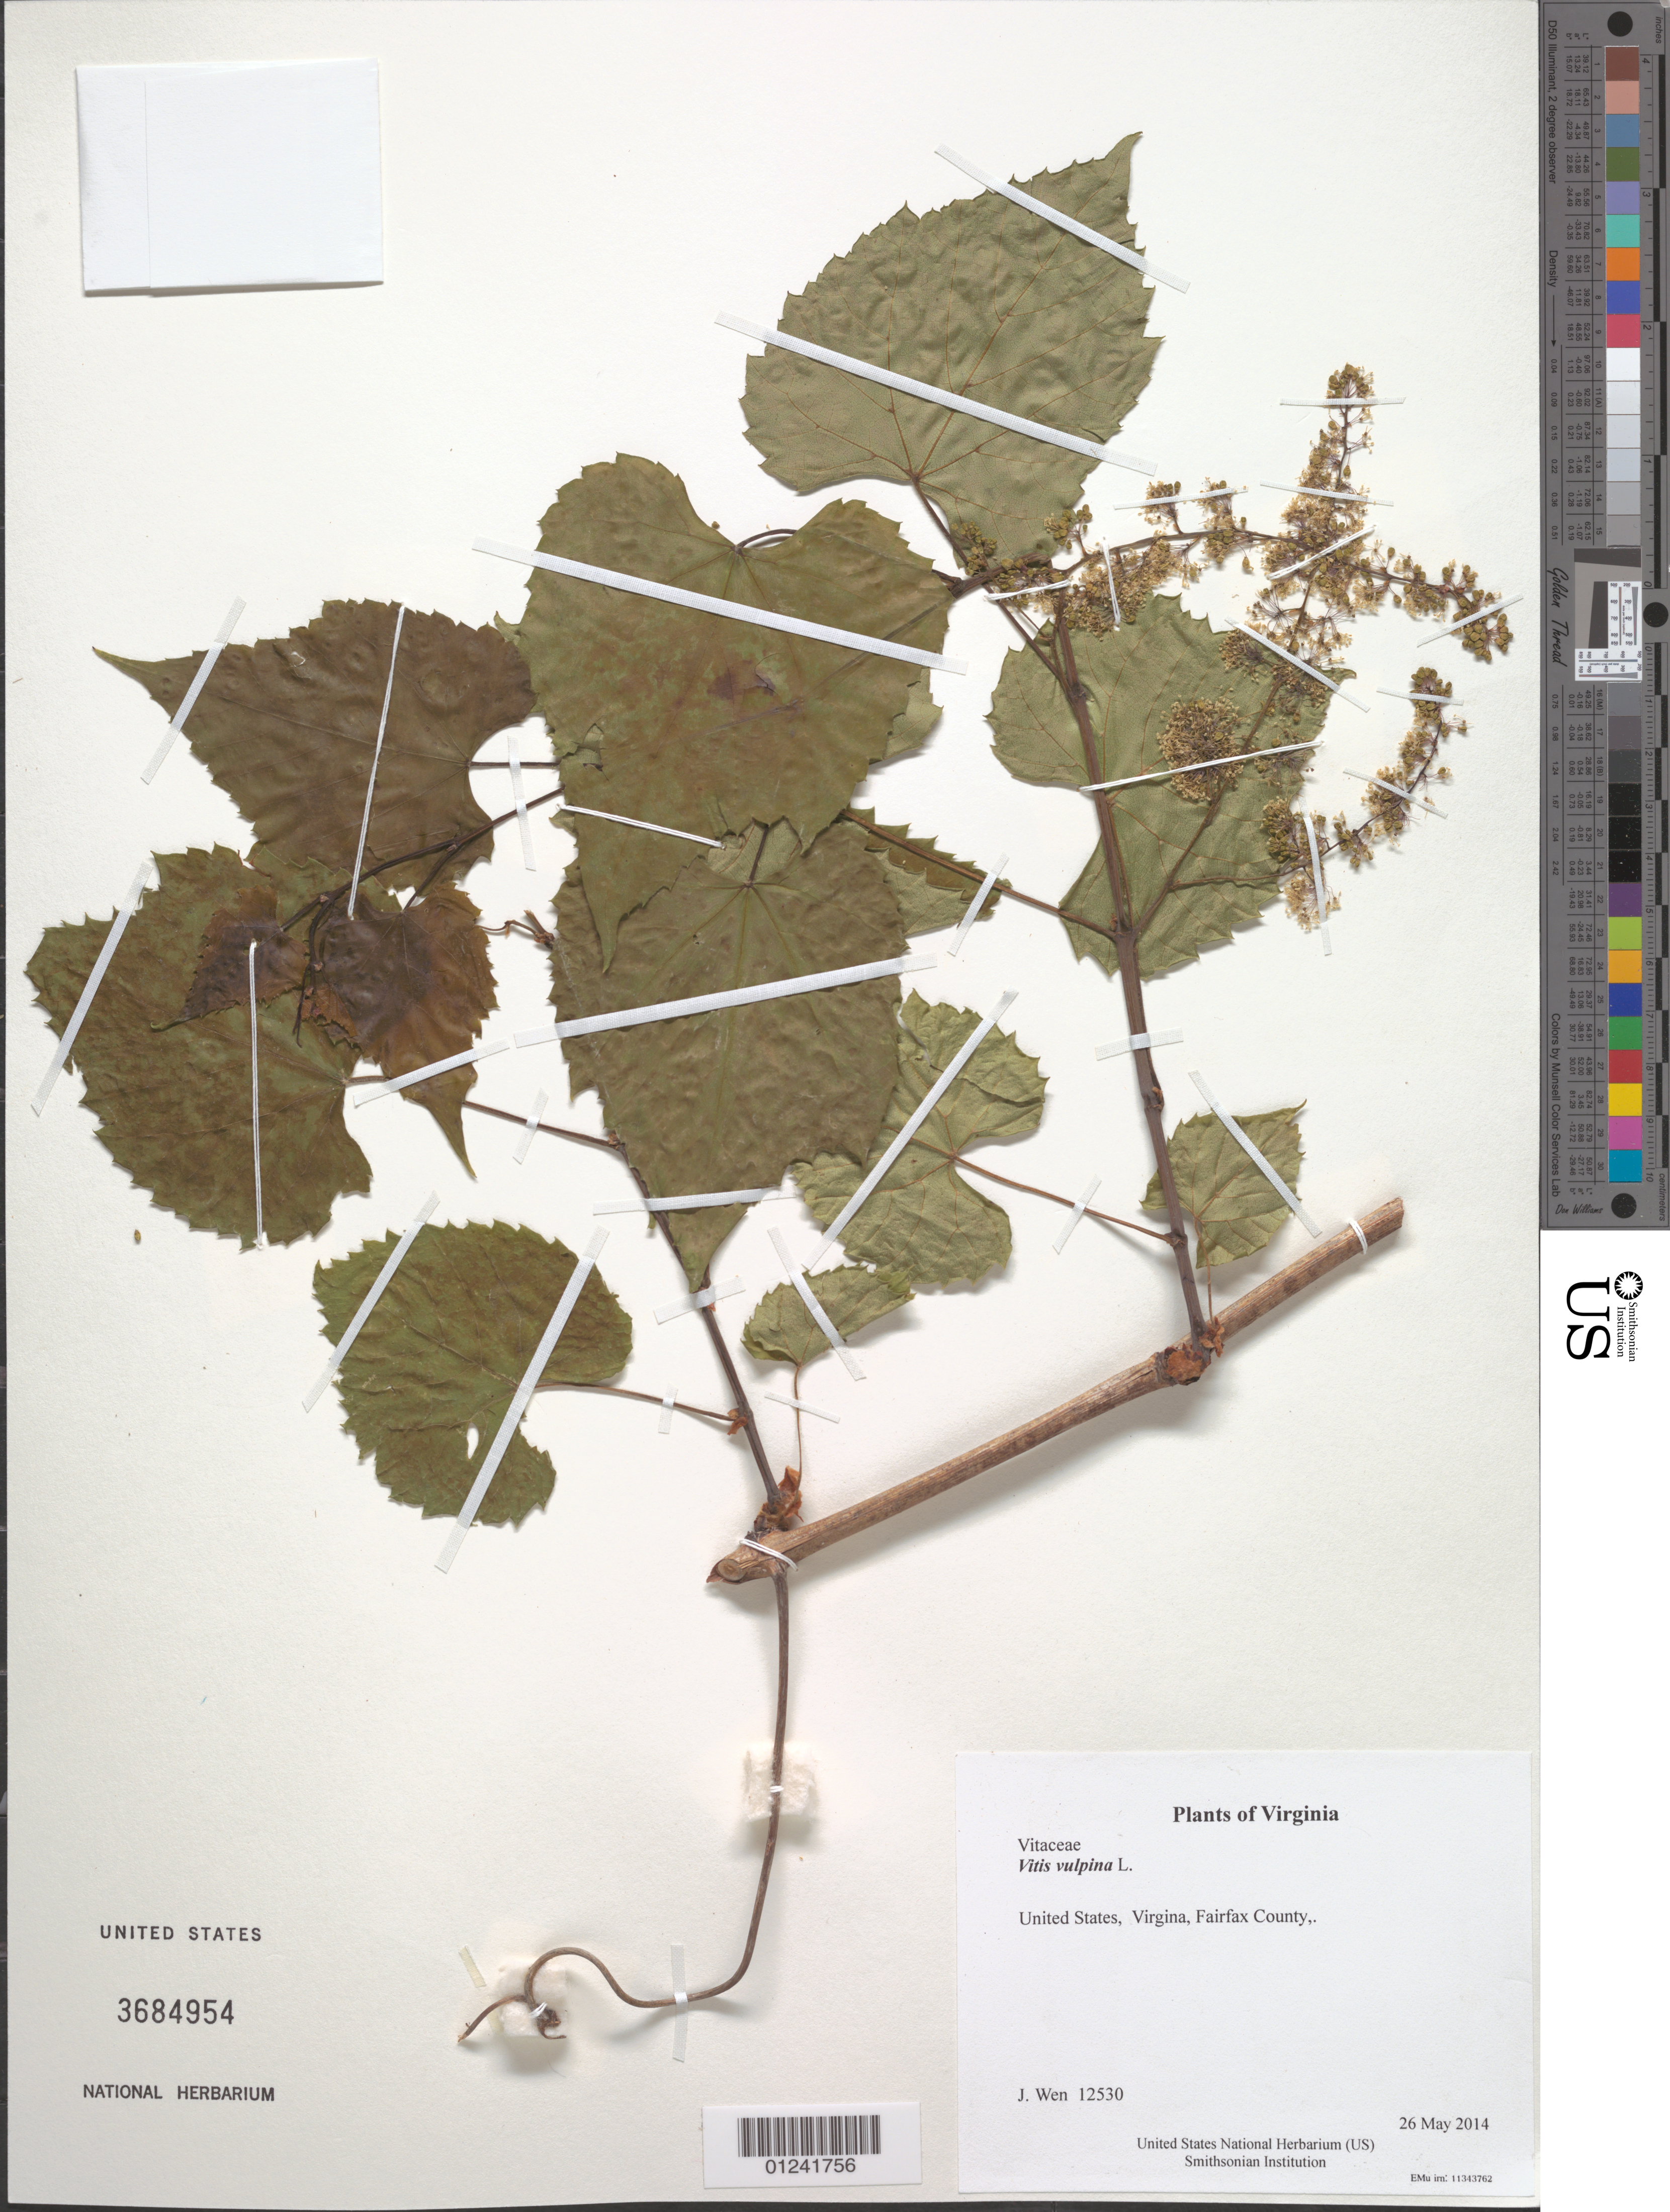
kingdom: Plantae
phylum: Tracheophyta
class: Magnoliopsida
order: Vitales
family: Vitaceae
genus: Vitis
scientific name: Vitis vulpina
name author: L.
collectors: J. Wen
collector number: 12530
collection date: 2014-05-26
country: United States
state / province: Virginia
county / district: Fairfax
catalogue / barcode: US 3684954